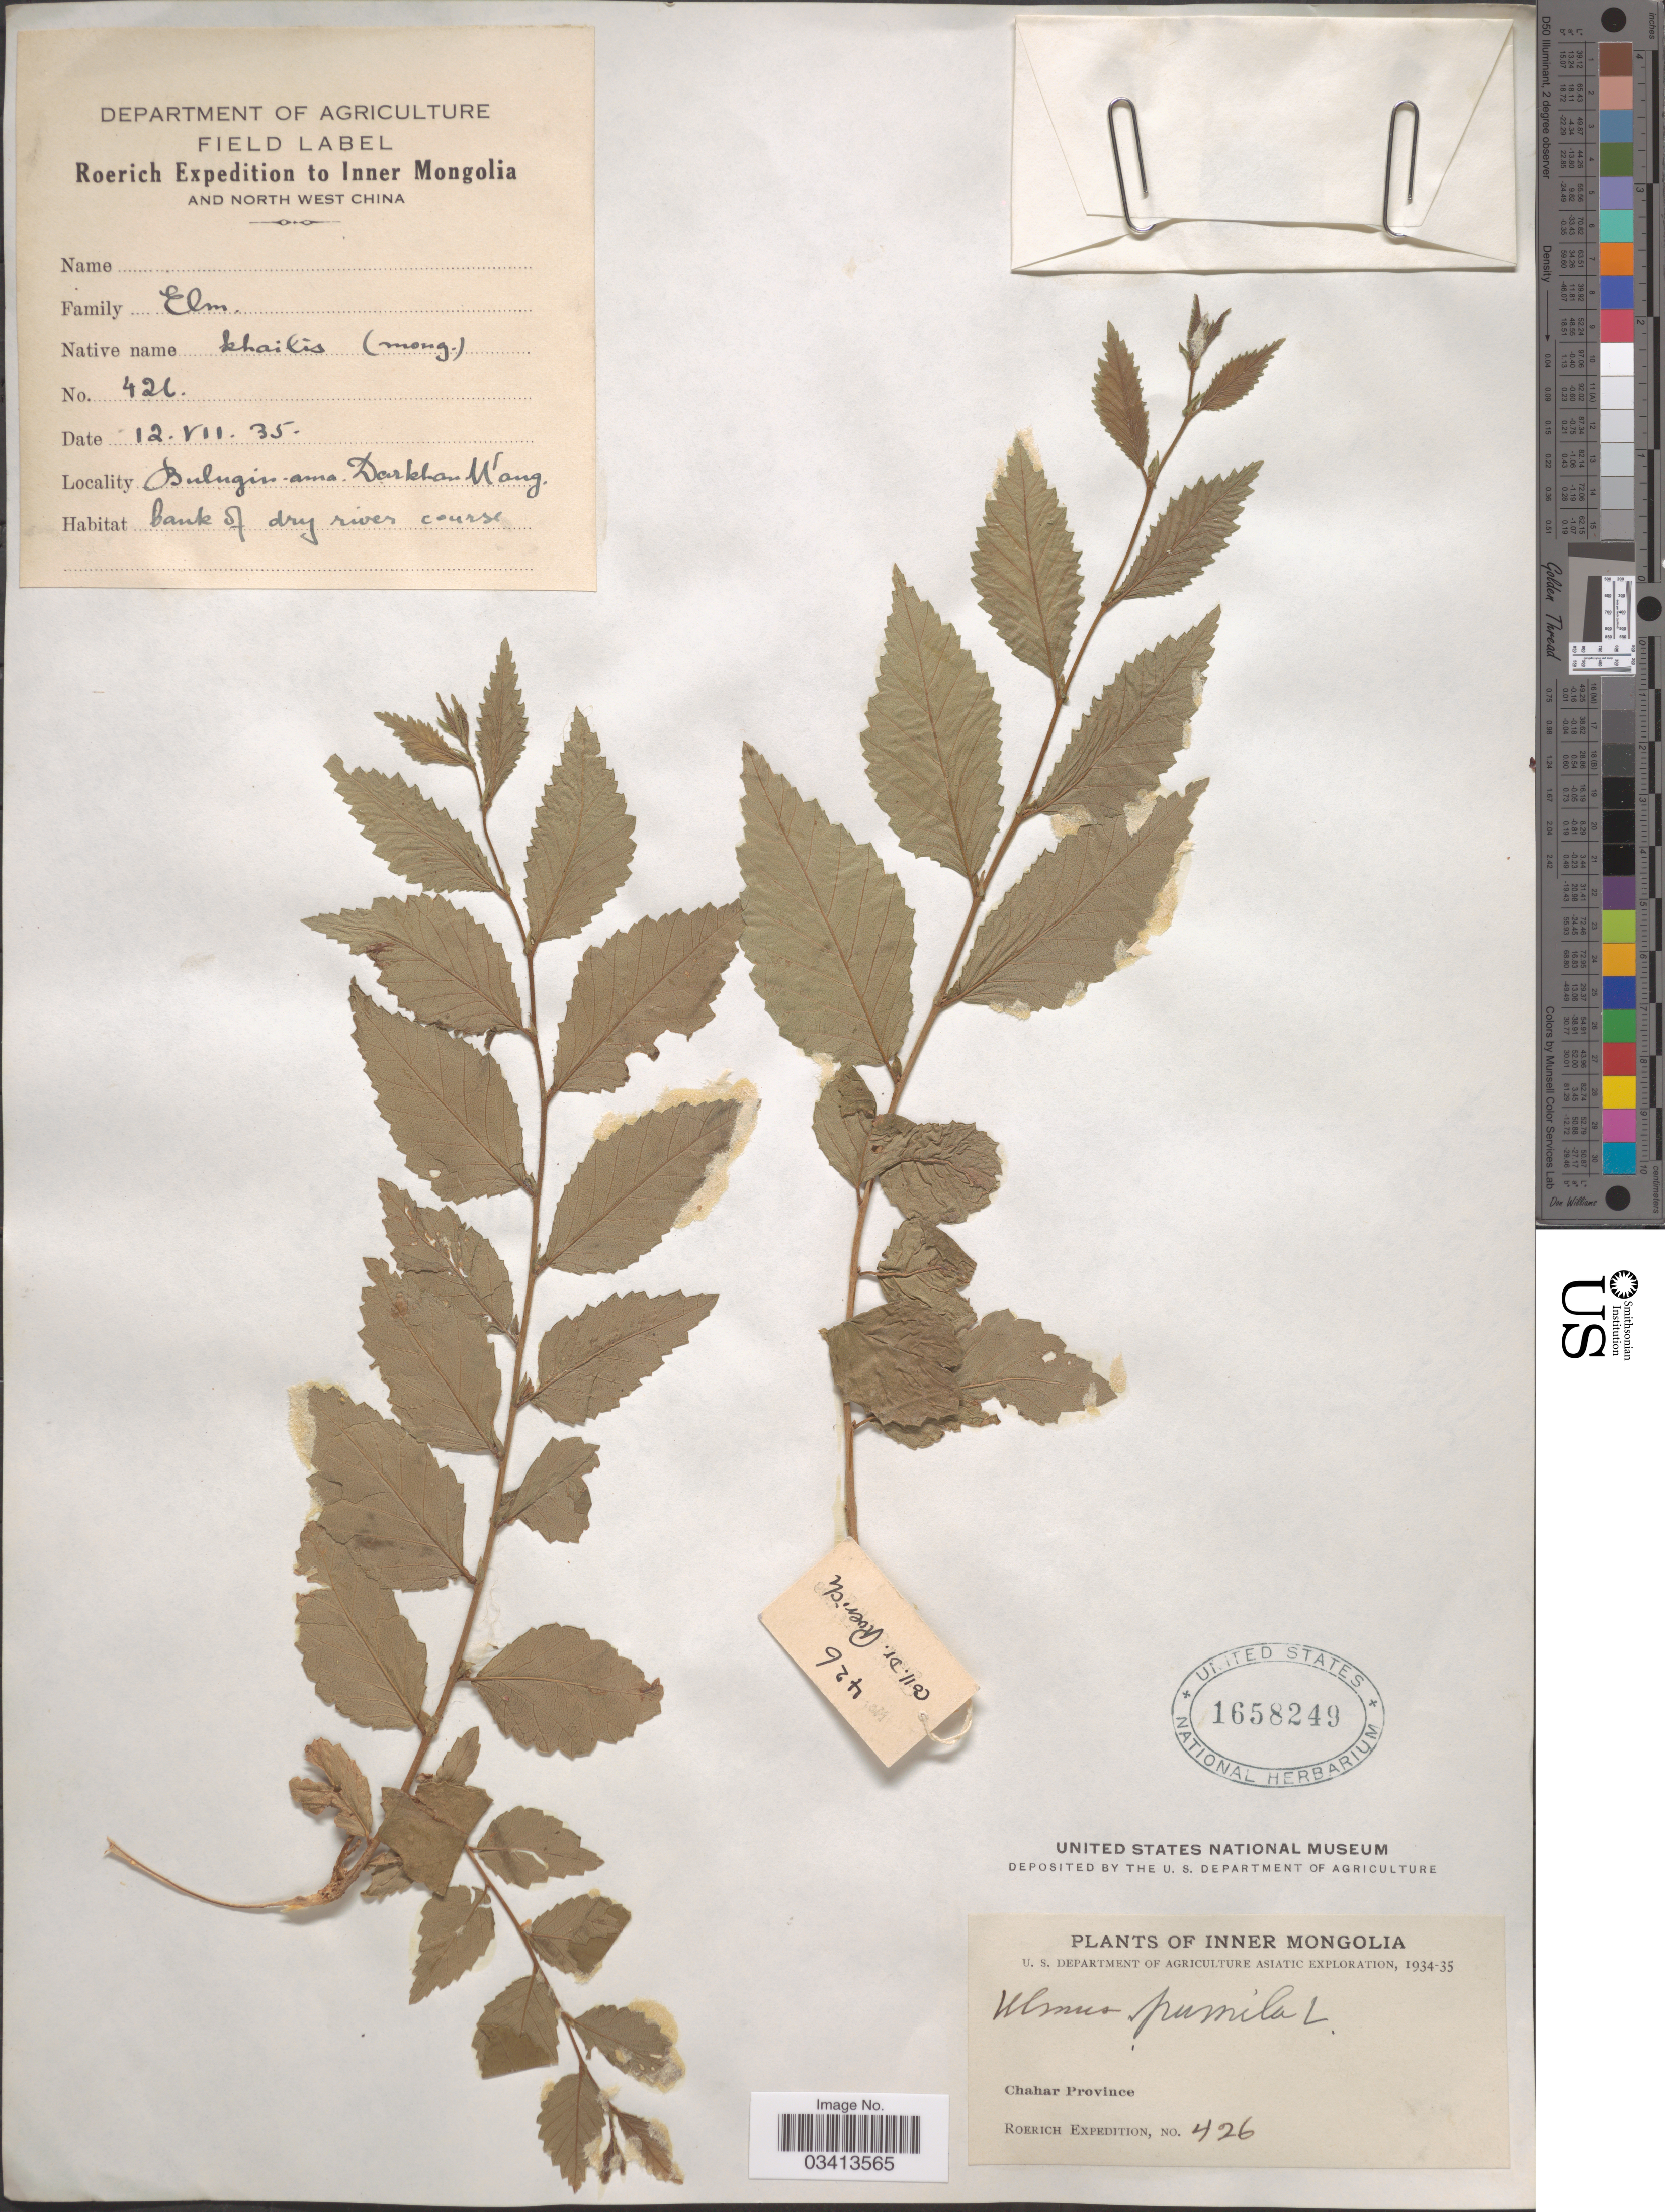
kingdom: Plantae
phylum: Tracheophyta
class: Magnoliopsida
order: Rosales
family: Ulmaceae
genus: Ulmus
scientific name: Ulmus pumila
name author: L.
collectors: Roerich Expedition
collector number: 426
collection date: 1935-07-12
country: China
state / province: Nei Monggol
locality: Inner Mongolia and North West China. Chahar Province. Bulugin-ama. Darkhan Wang.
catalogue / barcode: US 1658249